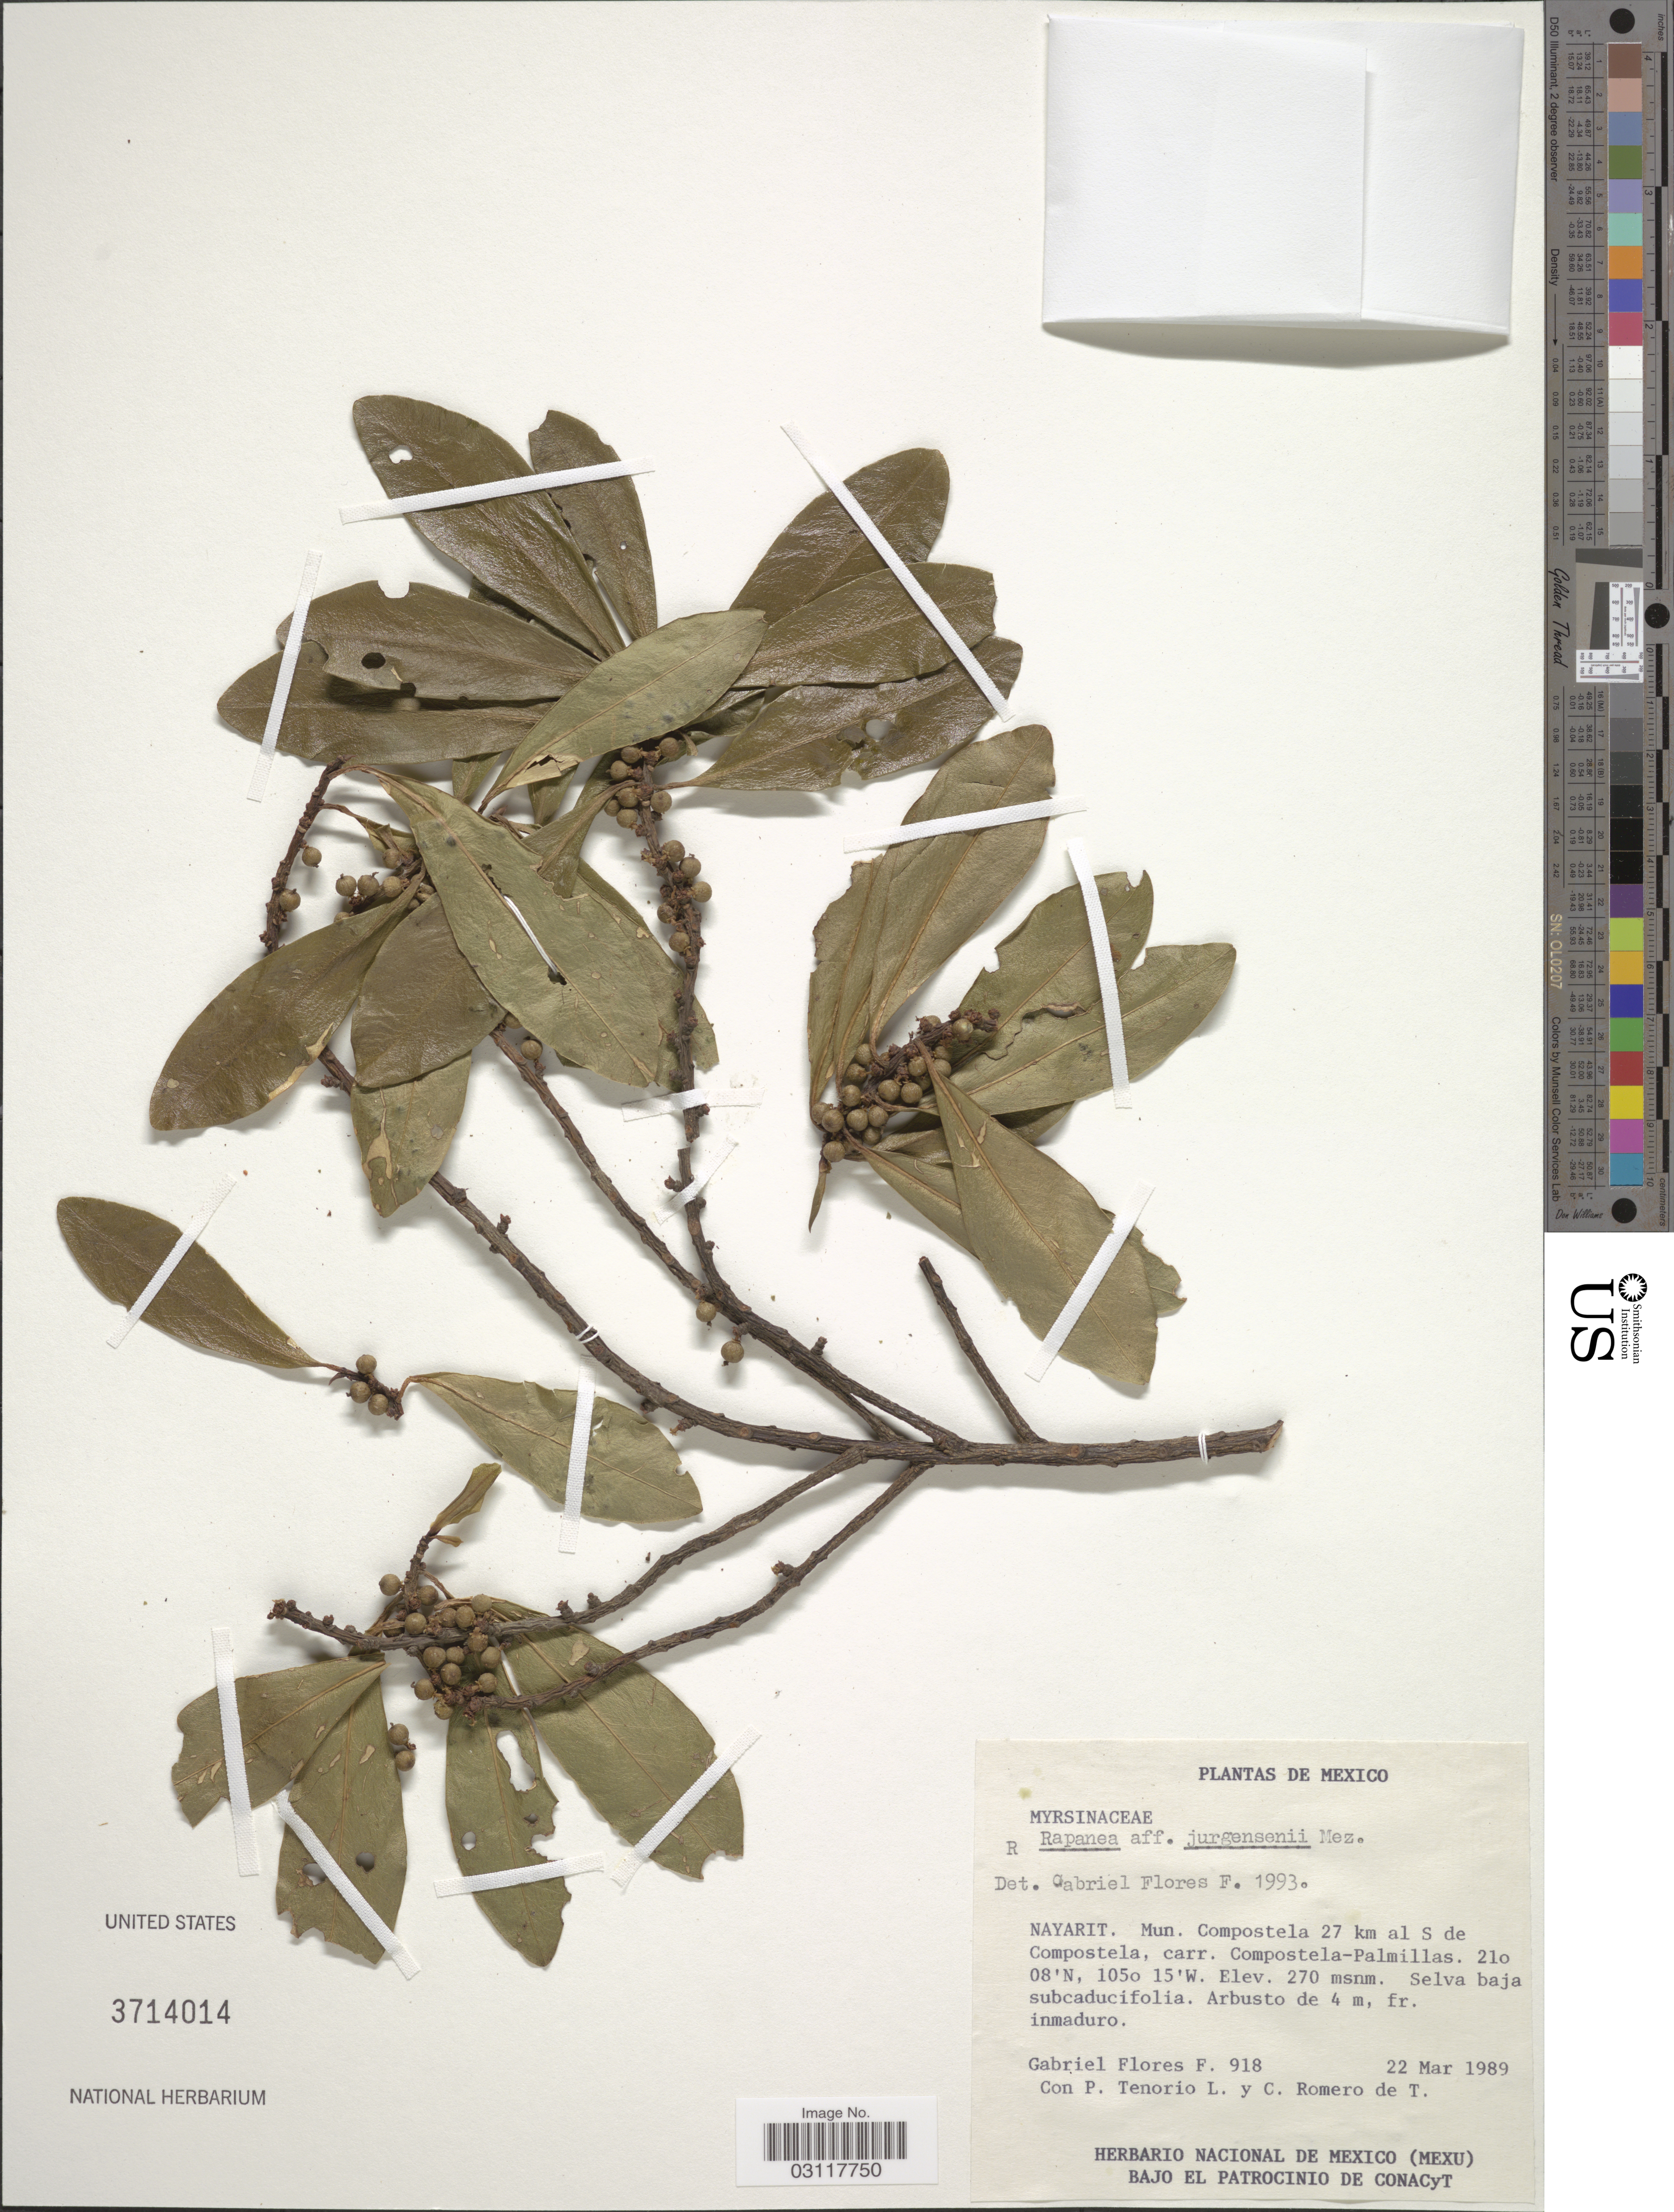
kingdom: Plantae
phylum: Tracheophyta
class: Magnoliopsida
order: Ericales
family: Primulaceae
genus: Rapanea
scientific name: Rapanea juergensenii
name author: Mez in Engl.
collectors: G. Flores F., P. Tenorio L. & C. Romero de T.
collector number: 918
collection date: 1989-03-22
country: Mexico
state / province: Nayarit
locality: Mun. Compostela 27 km al S de Compostela, carr. Compostela-Palmillas.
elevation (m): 270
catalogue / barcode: US 3714014